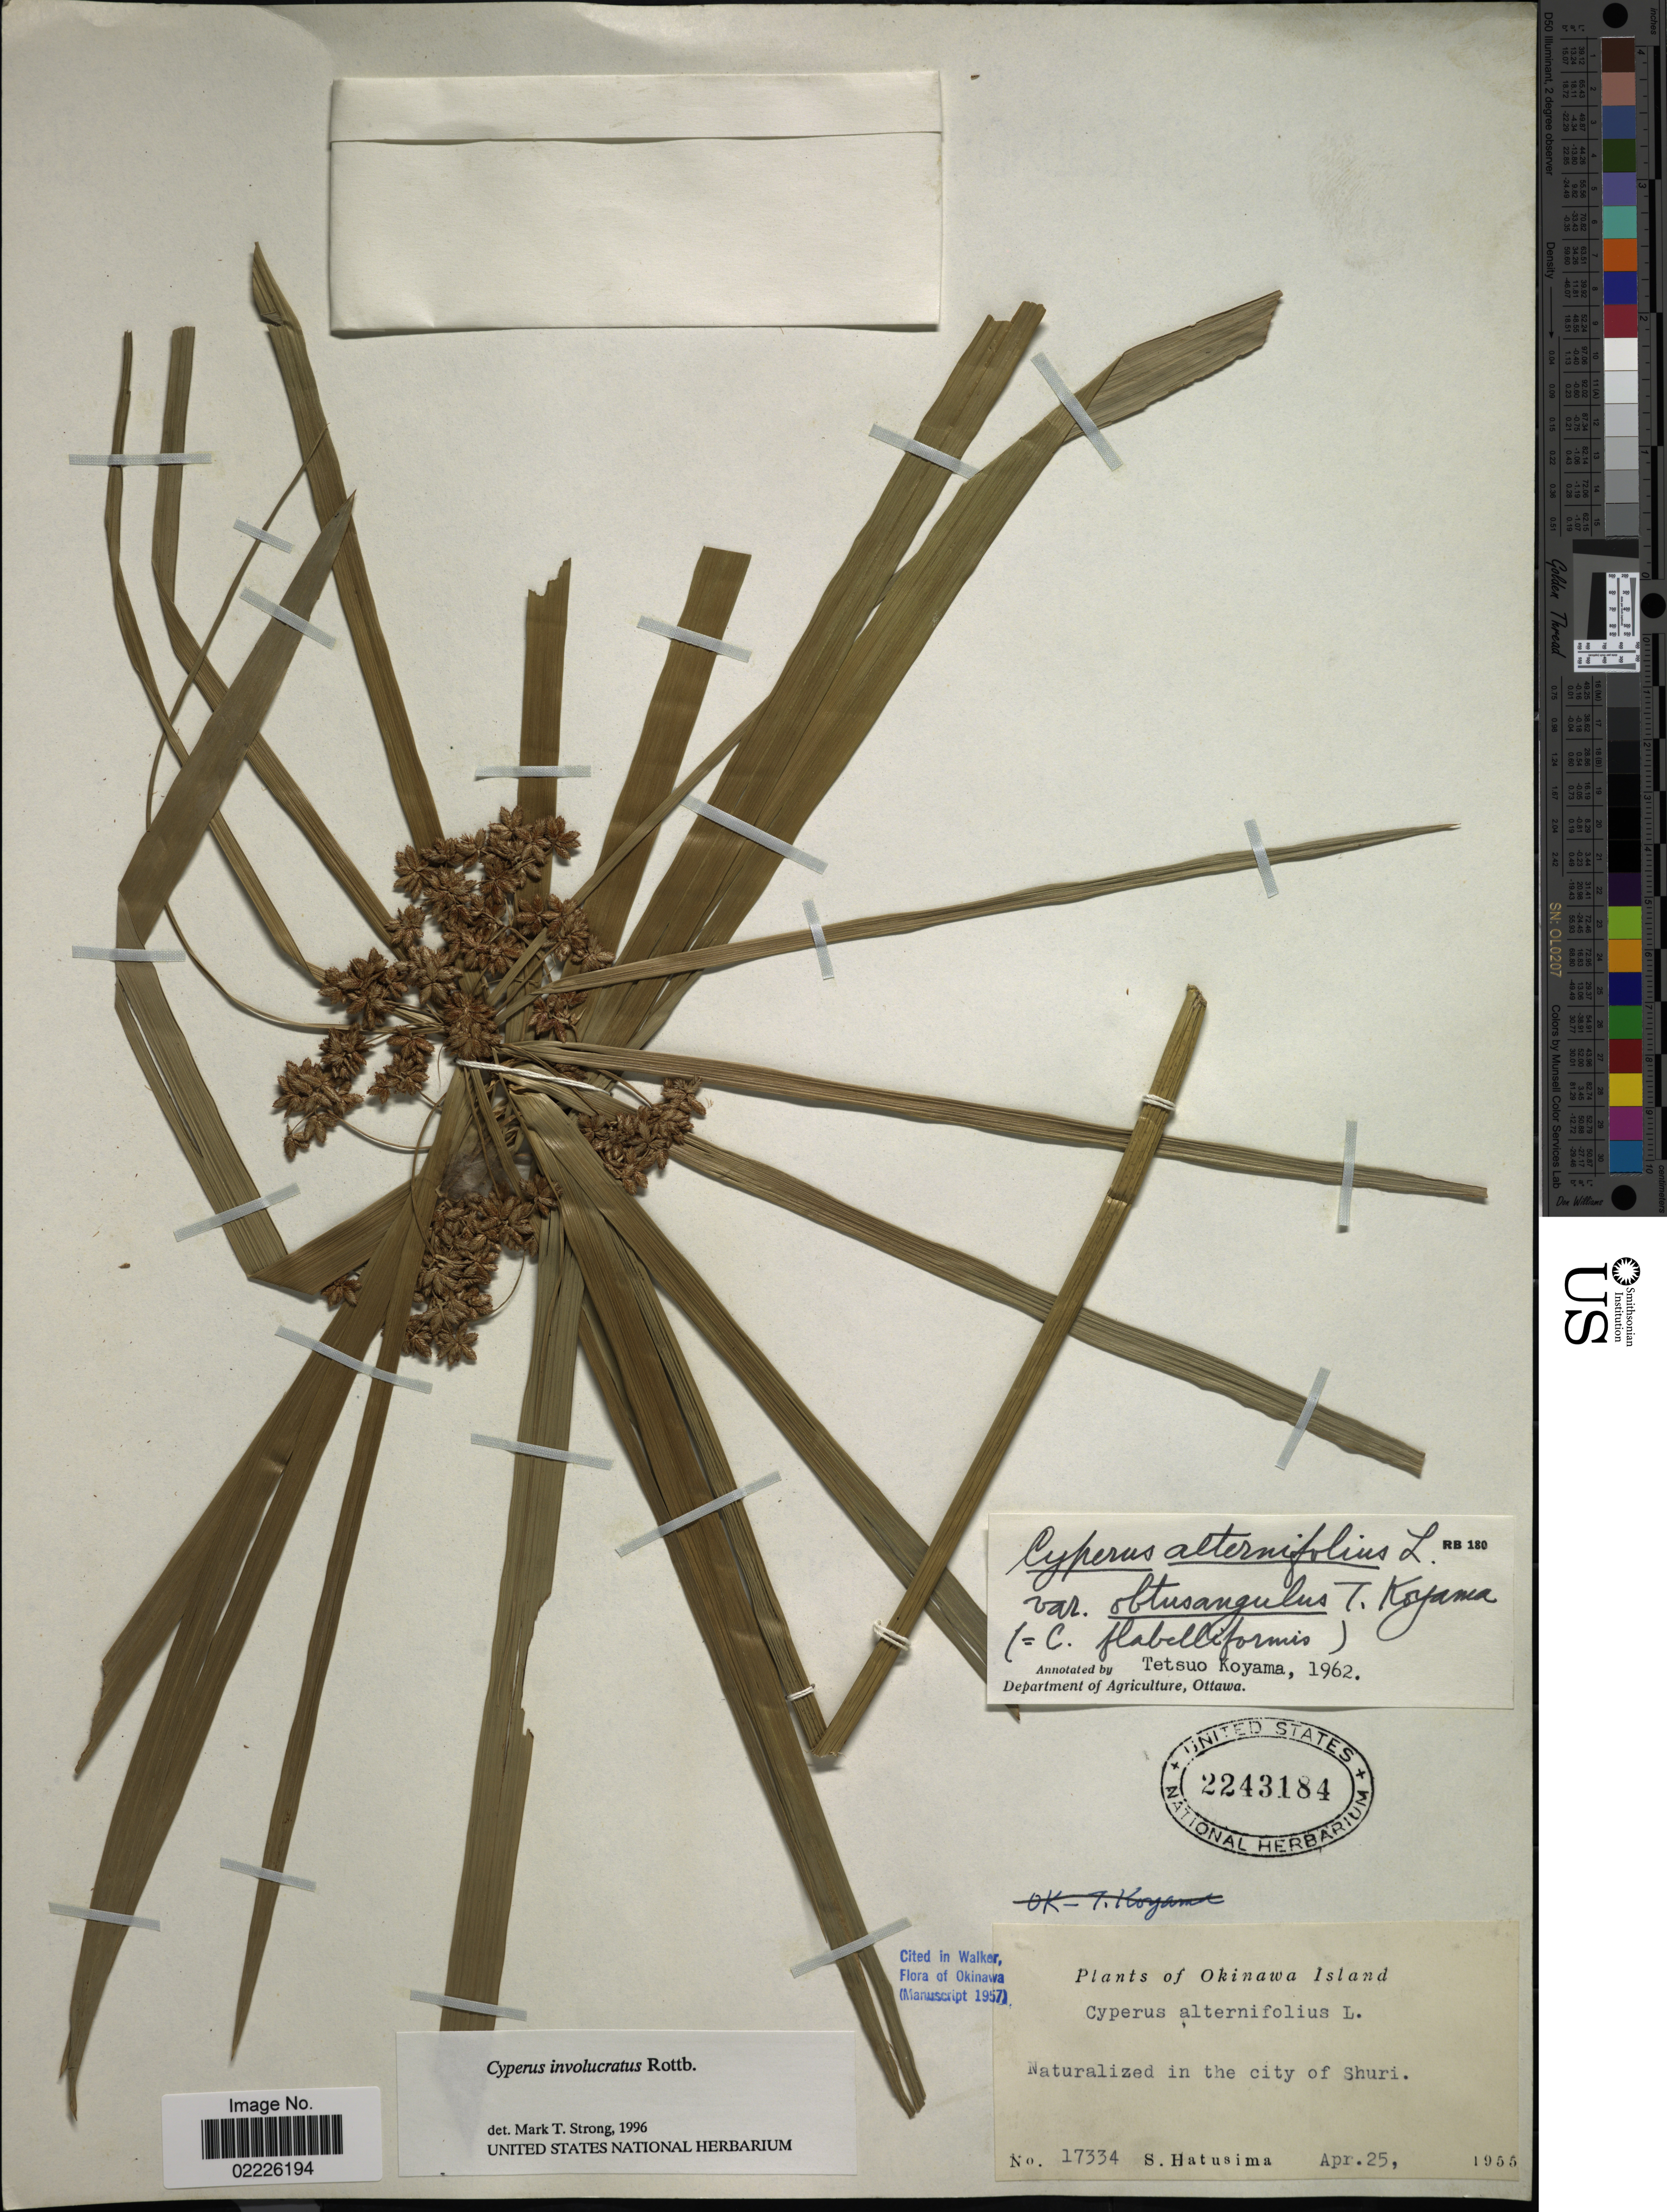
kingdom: Plantae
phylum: Tracheophyta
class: Liliopsida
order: Poales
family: Cyperaceae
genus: Cyperus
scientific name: Cyperus involucratus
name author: Rottb.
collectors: S. Hatusima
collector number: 17334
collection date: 1955-04-25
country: Japan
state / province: Okinawa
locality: Okinawa Island, Naturalized in the city of Shuri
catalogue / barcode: US 2243184